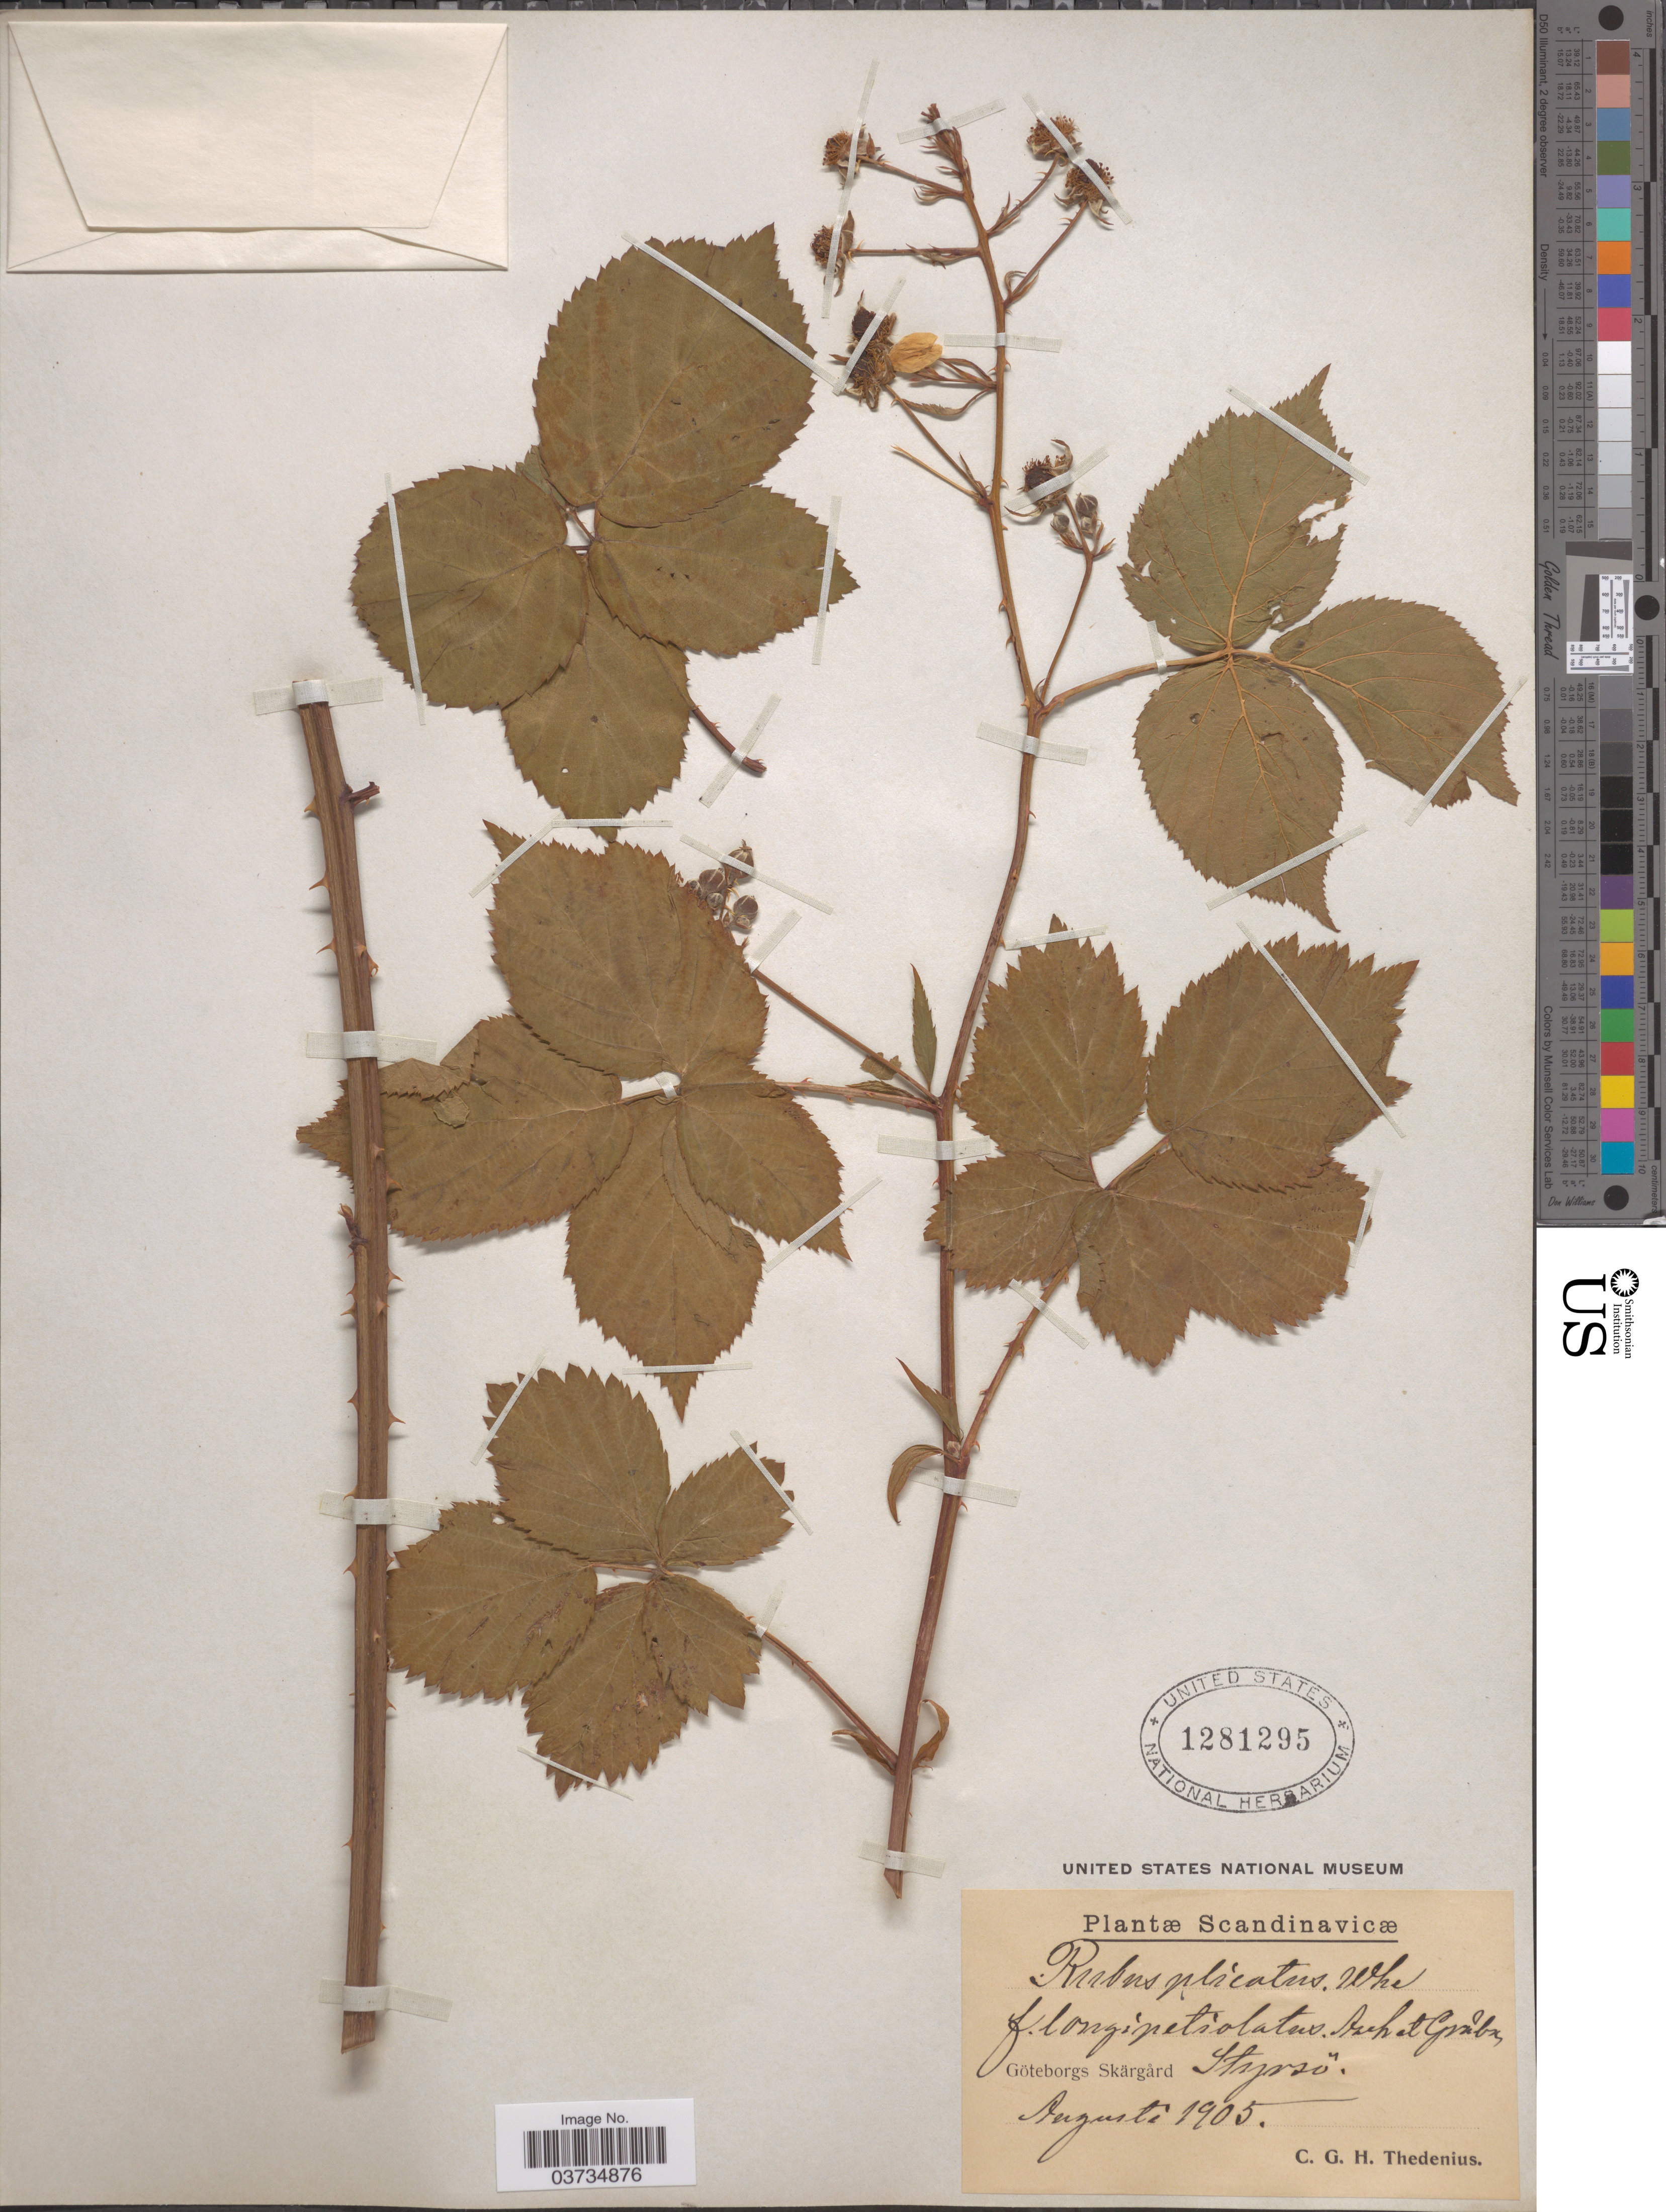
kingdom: Plantae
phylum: Tracheophyta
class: Magnoliopsida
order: Rosales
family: Rosaceae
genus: Rubus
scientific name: Rubus plicatus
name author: Weihe & Nees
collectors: C. Thedenius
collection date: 1905-08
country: Sweden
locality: Scandinavicæ. Göteborgs Skärgård Styrsõ.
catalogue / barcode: US 1281295